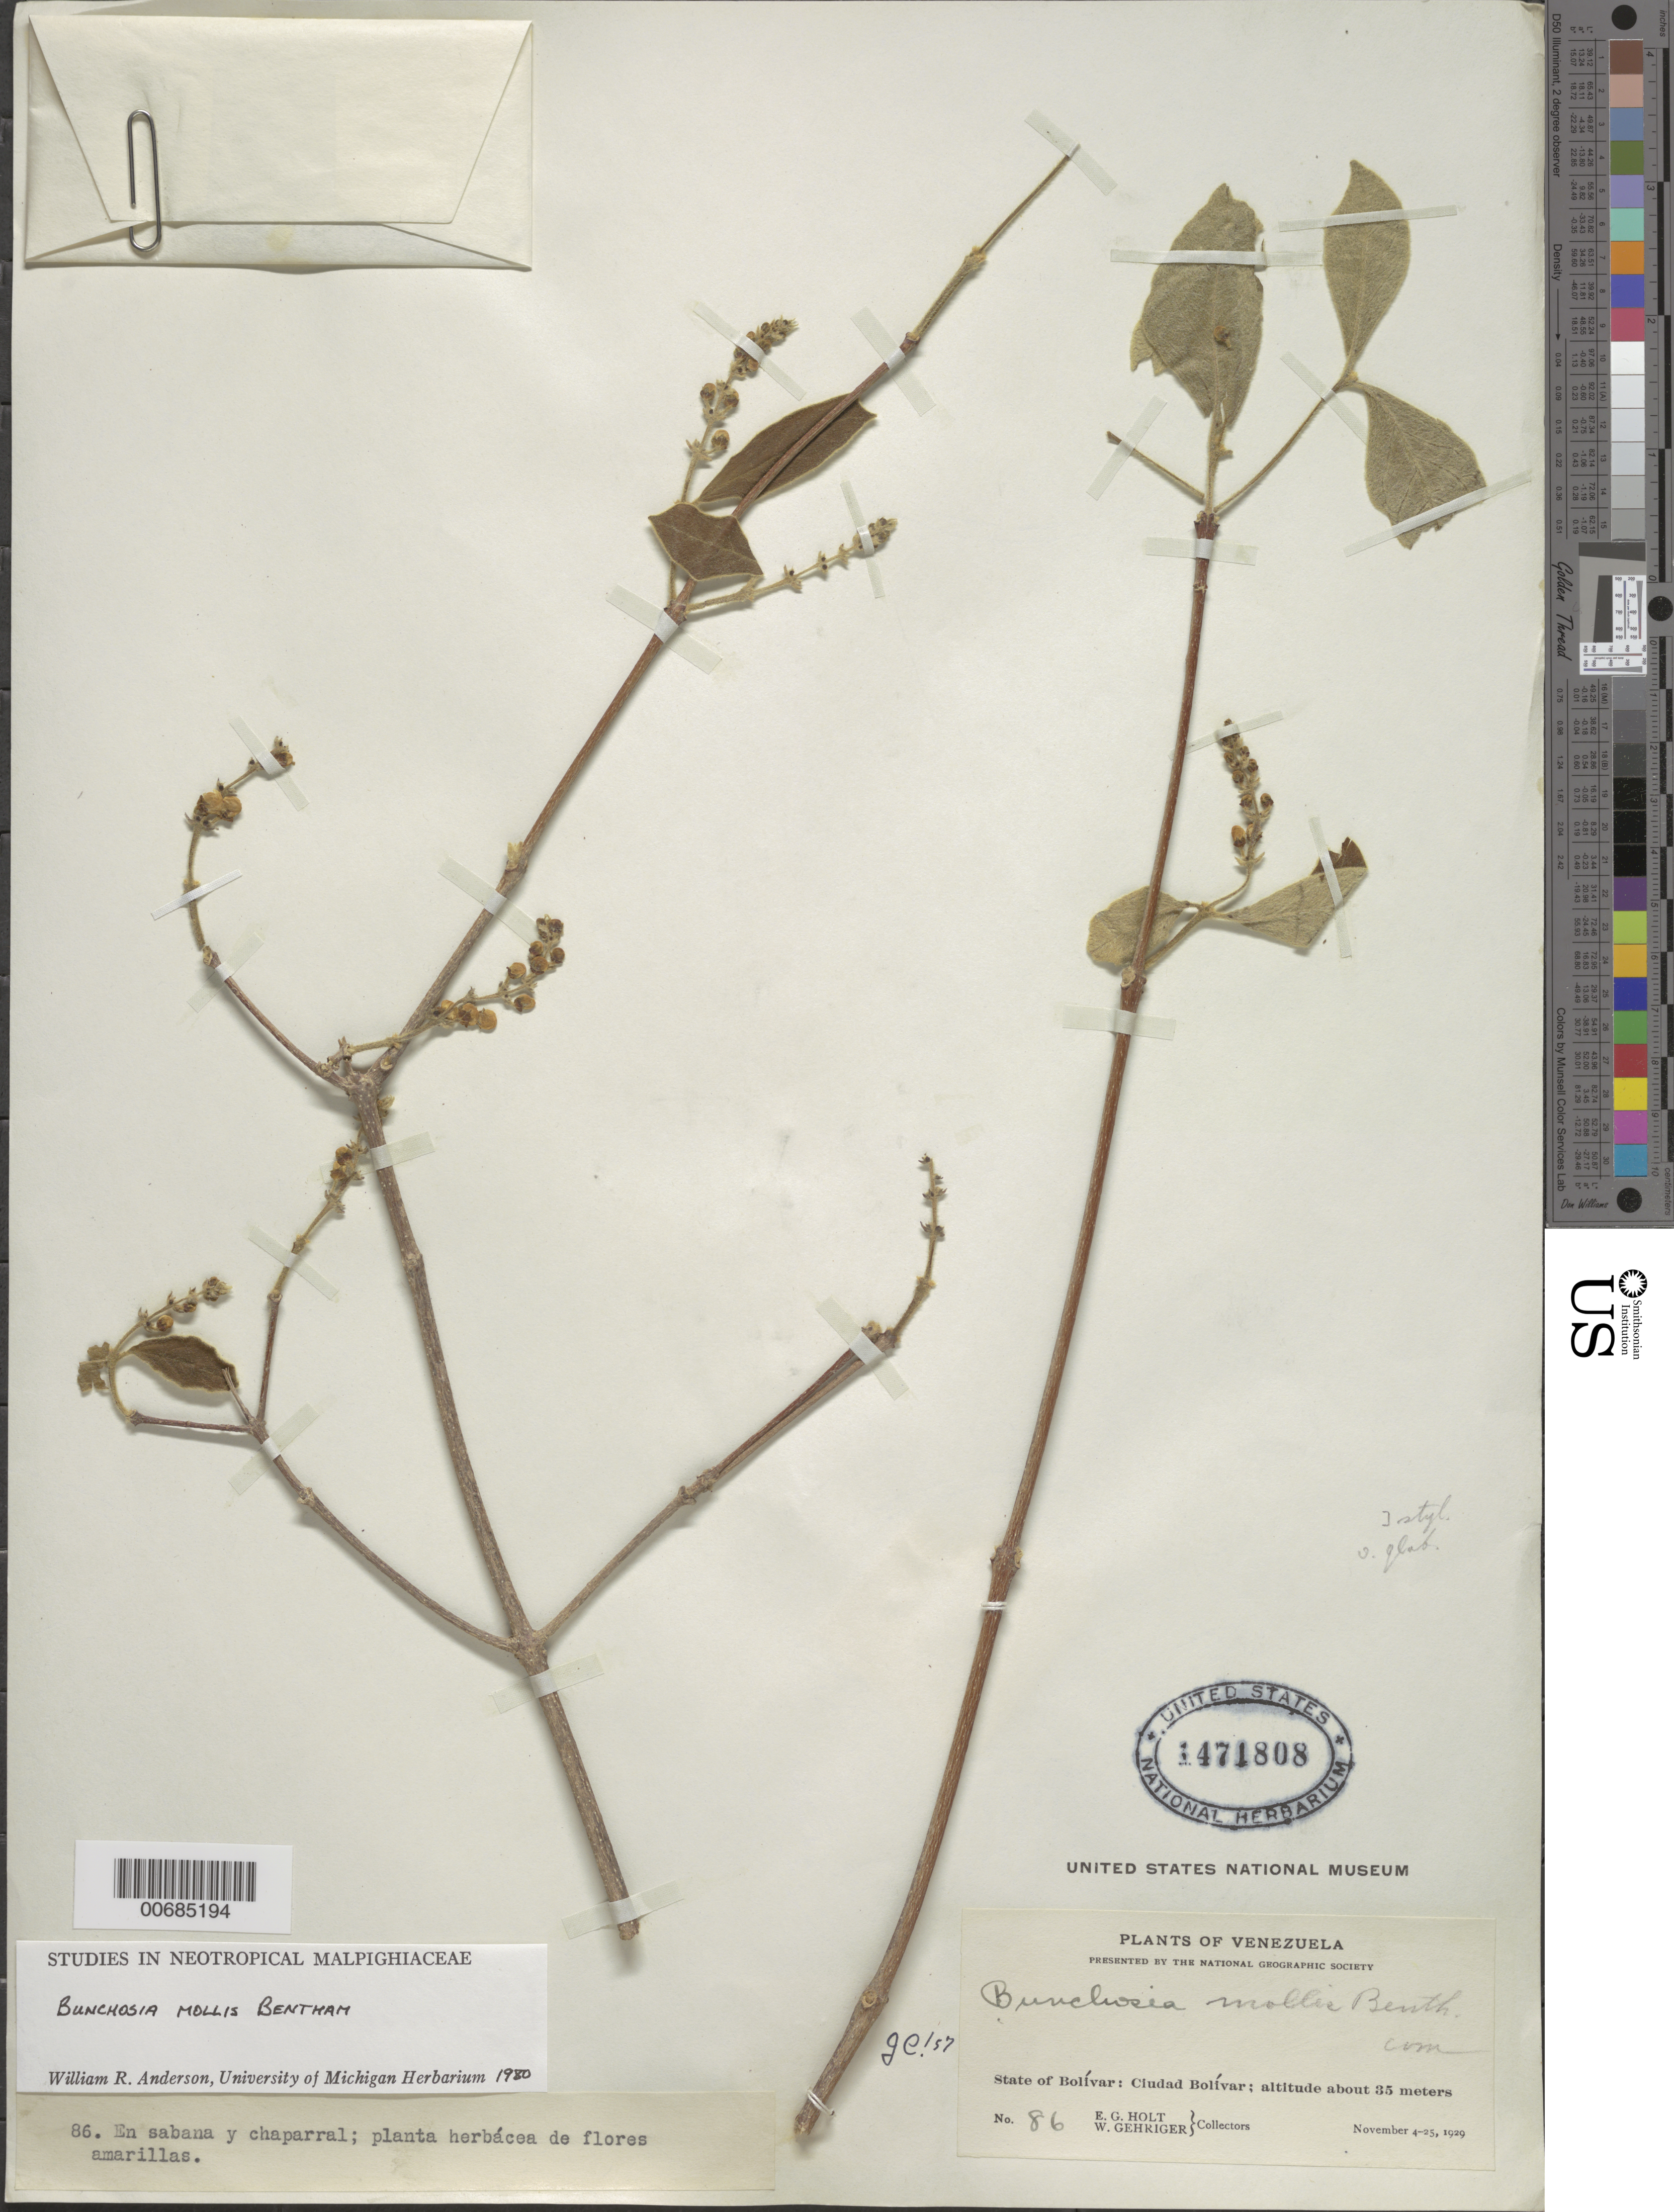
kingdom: Plantae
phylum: Tracheophyta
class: Magnoliopsida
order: Malpighiales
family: Malpighiaceae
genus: Bunchosia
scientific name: Bunchosia mollis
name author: Benth.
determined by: Anderson, W. R., (MICH), University of Michigan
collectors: E. Holt & W. Gehriger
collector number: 86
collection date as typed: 4-Nov-29 to 25-Nov-29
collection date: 1929-11-04/1929-11-25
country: Venezuela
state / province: Bolívar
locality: Ciudad Bolívar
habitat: Savanna and chaparral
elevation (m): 35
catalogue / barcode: US 1471808